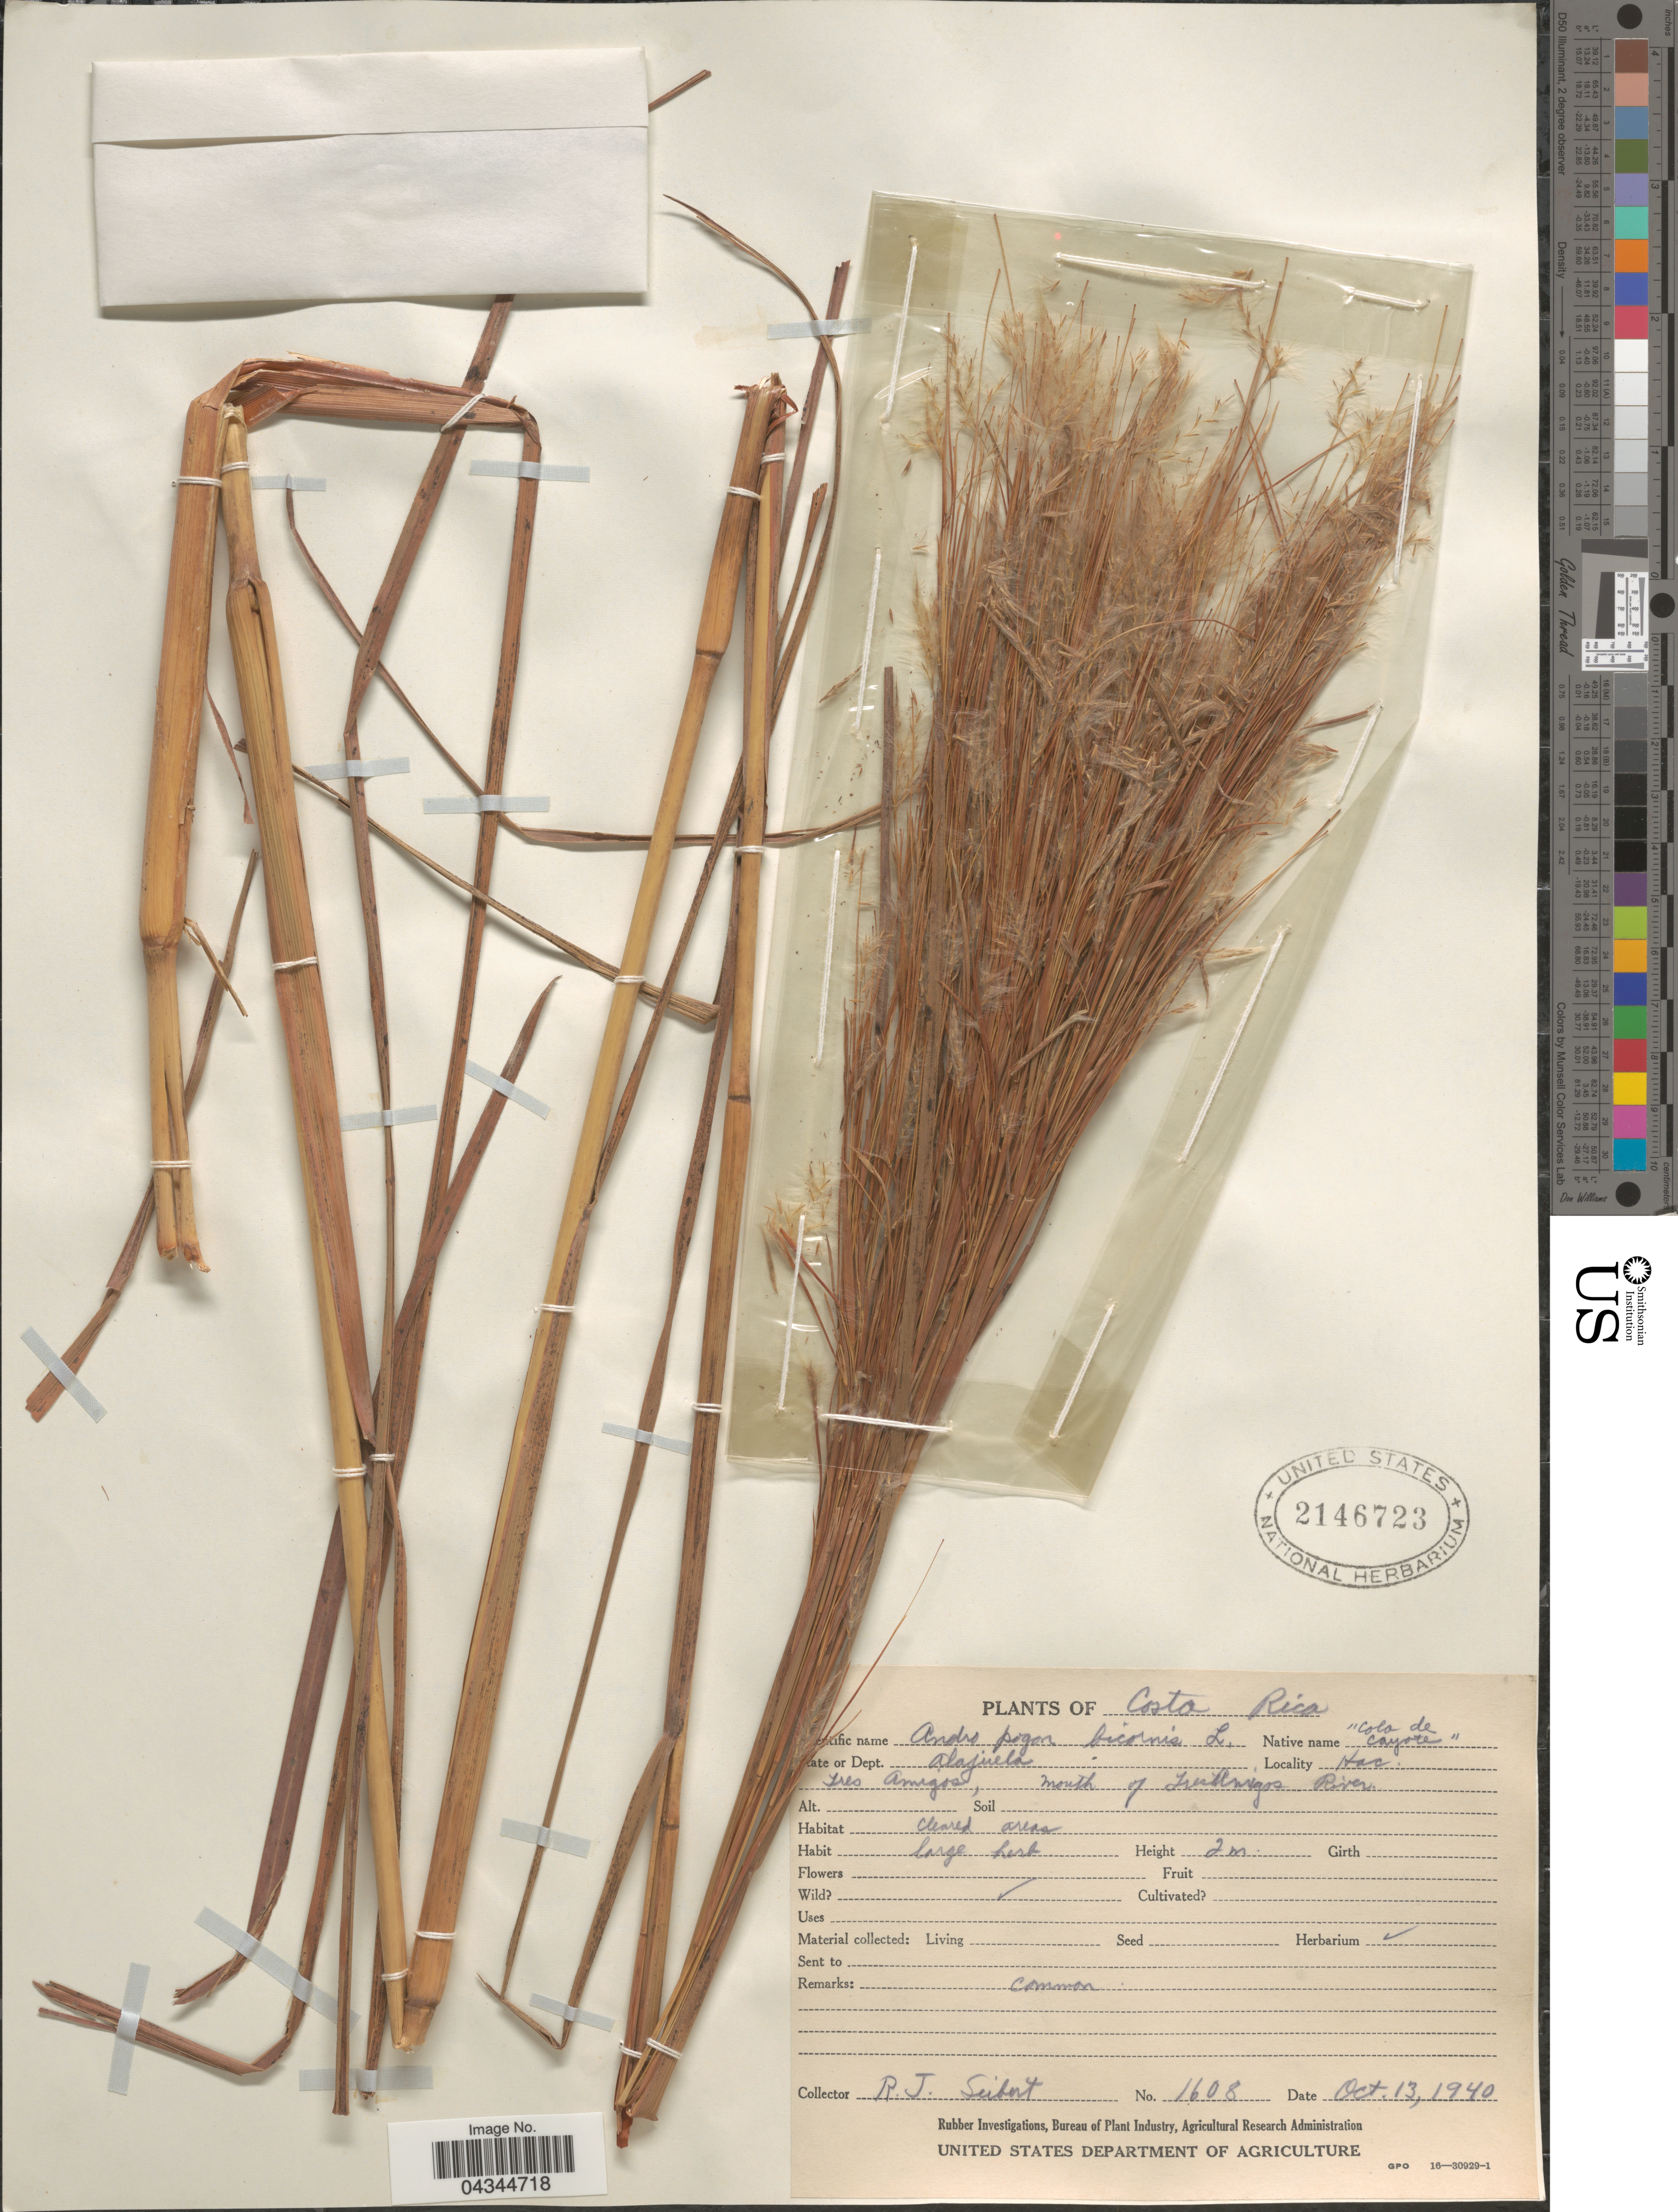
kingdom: Plantae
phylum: Tracheophyta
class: Liliopsida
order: Poales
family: Poaceae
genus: Andropogon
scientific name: Andropogon bicornis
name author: L.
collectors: R. J. Seibert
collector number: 1608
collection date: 1940-10-13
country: Costa Rica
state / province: Alajuela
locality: Hac. Tres Amigos, mouth of Tres Amigos River. Rubber Investigations, Bureau of Plant Industry, Agricultural Research Administration [unsure placement].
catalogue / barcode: US 2146723